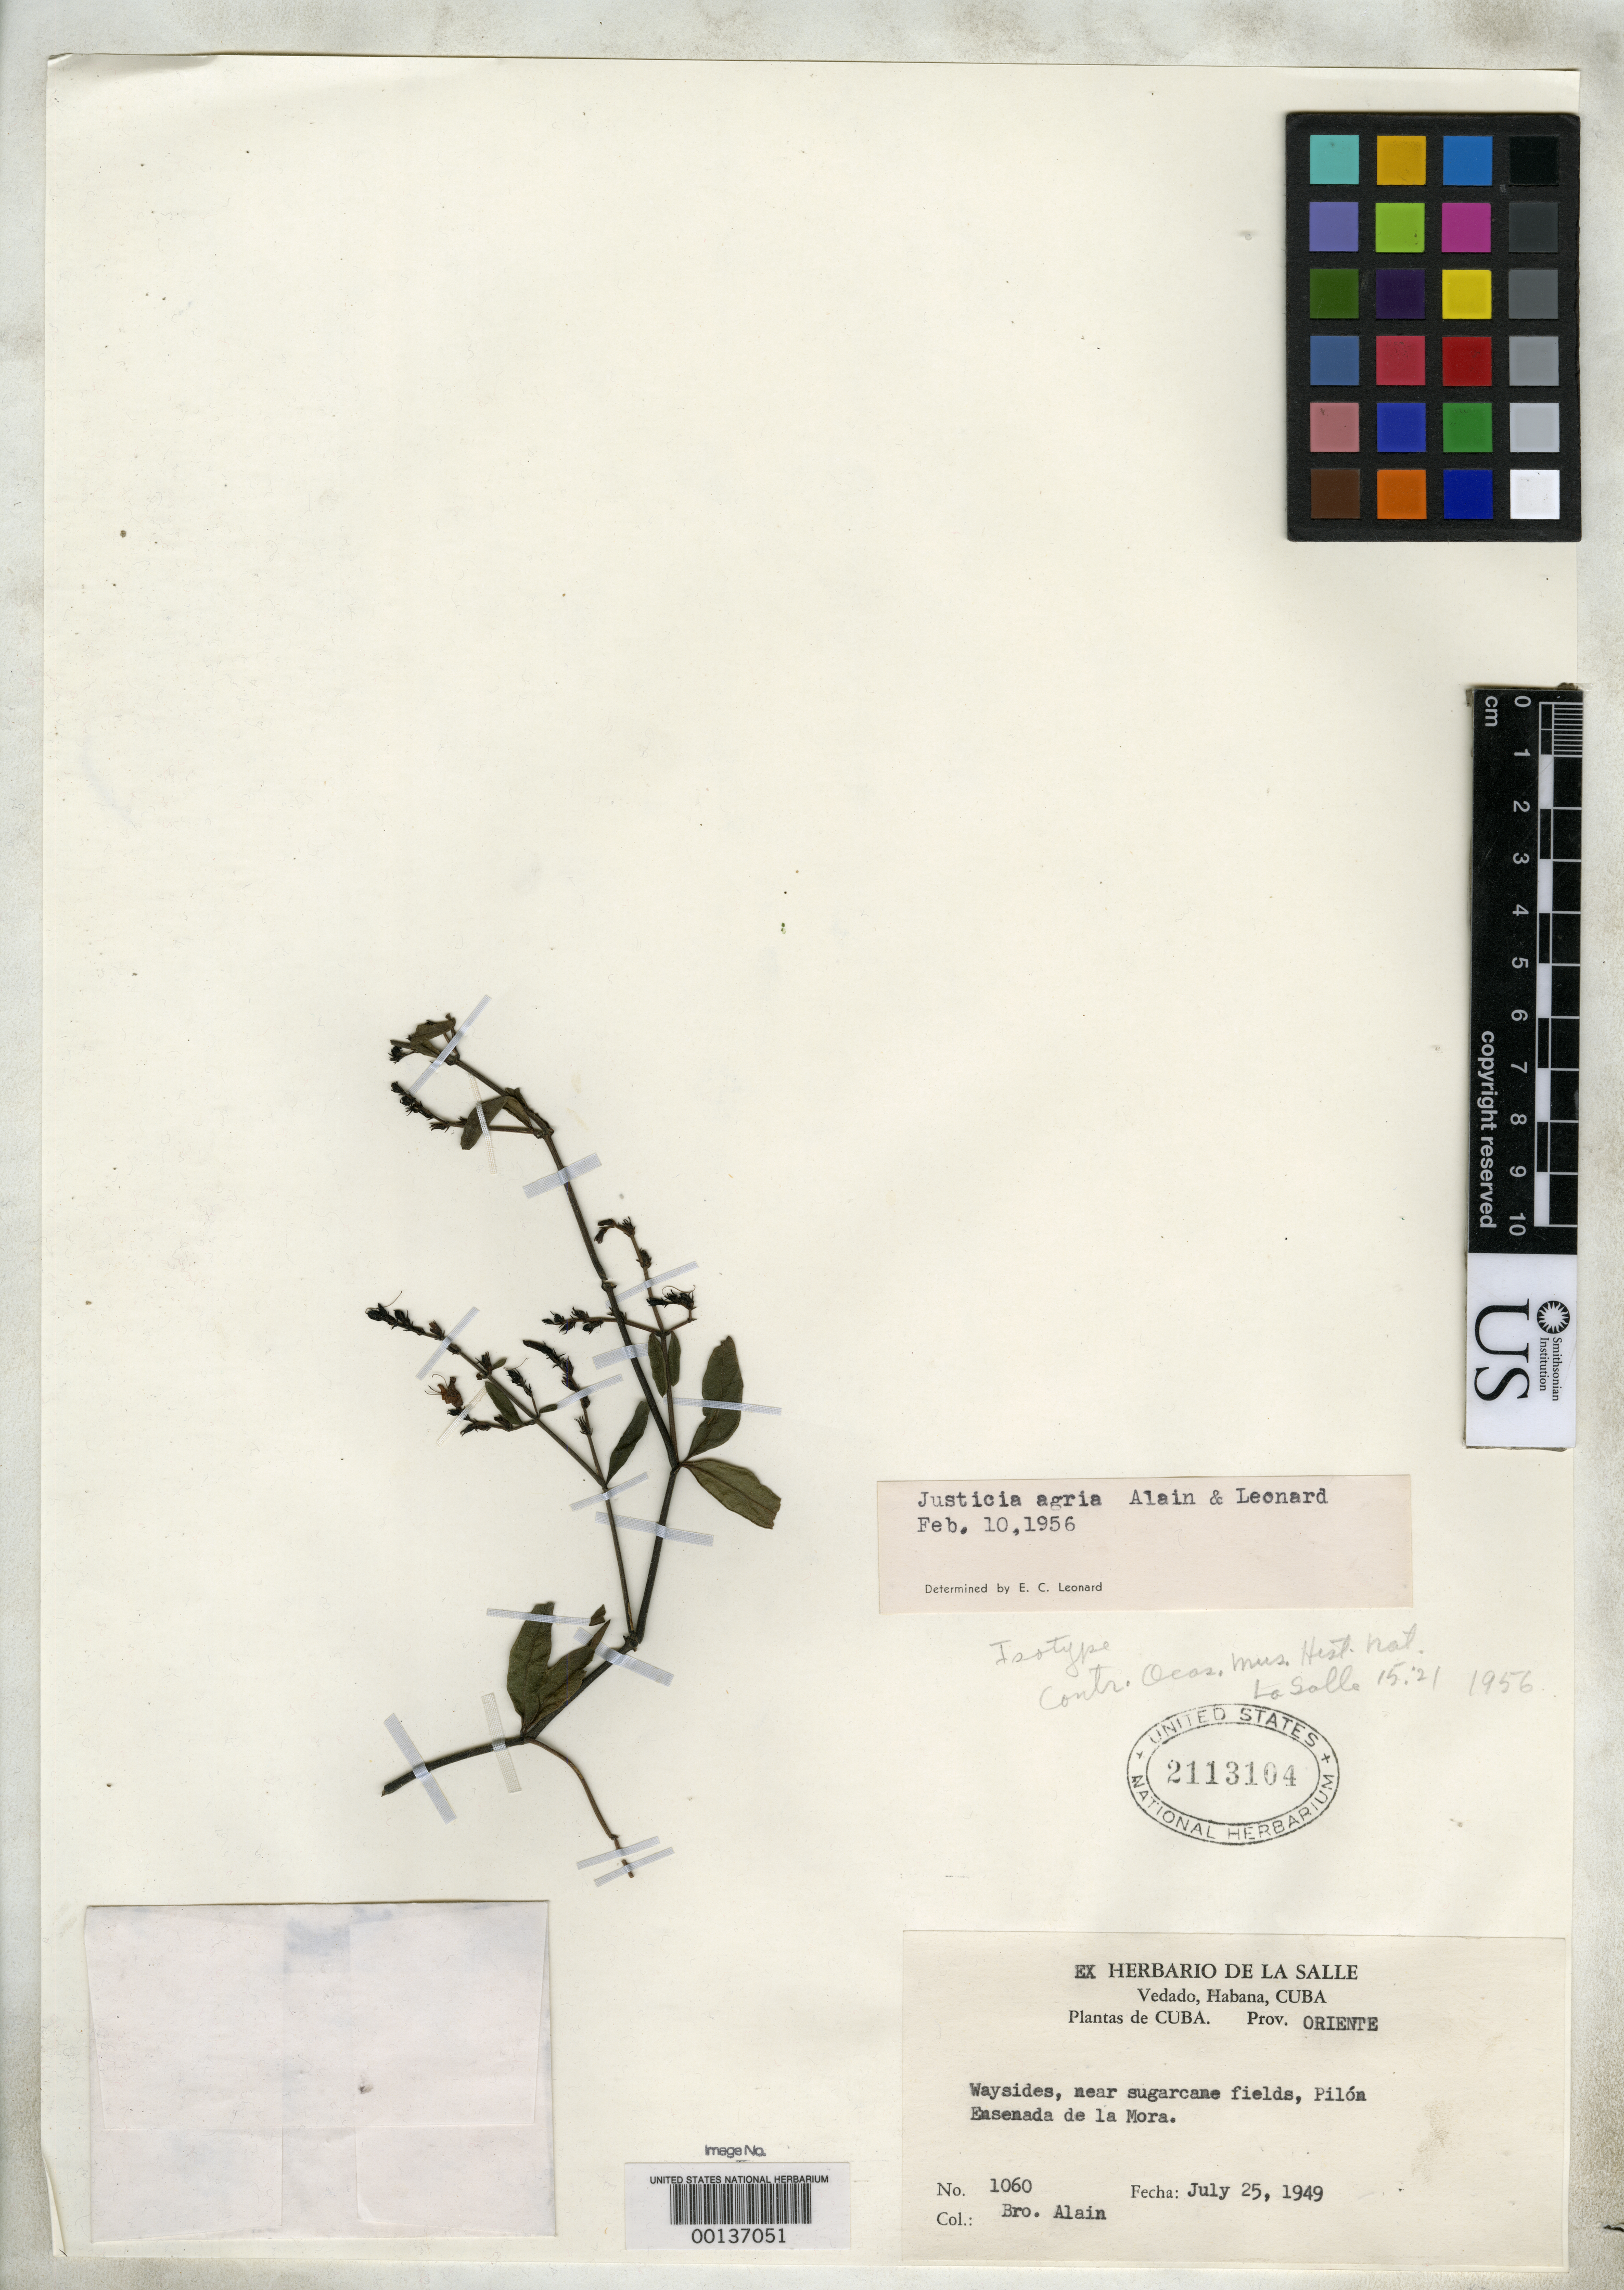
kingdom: Plantae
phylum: Tracheophyta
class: Magnoliopsida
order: Lamiales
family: Acanthaceae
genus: Justicia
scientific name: Justicia agria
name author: Alain & Leonard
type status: Isotype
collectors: A. H. Liogier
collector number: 1060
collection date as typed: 25 Jul 1949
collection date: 1949-07-25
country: Cuba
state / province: Oriente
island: Greater Antilles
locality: Pilon Ensenada de La Mora.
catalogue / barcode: US 2113104